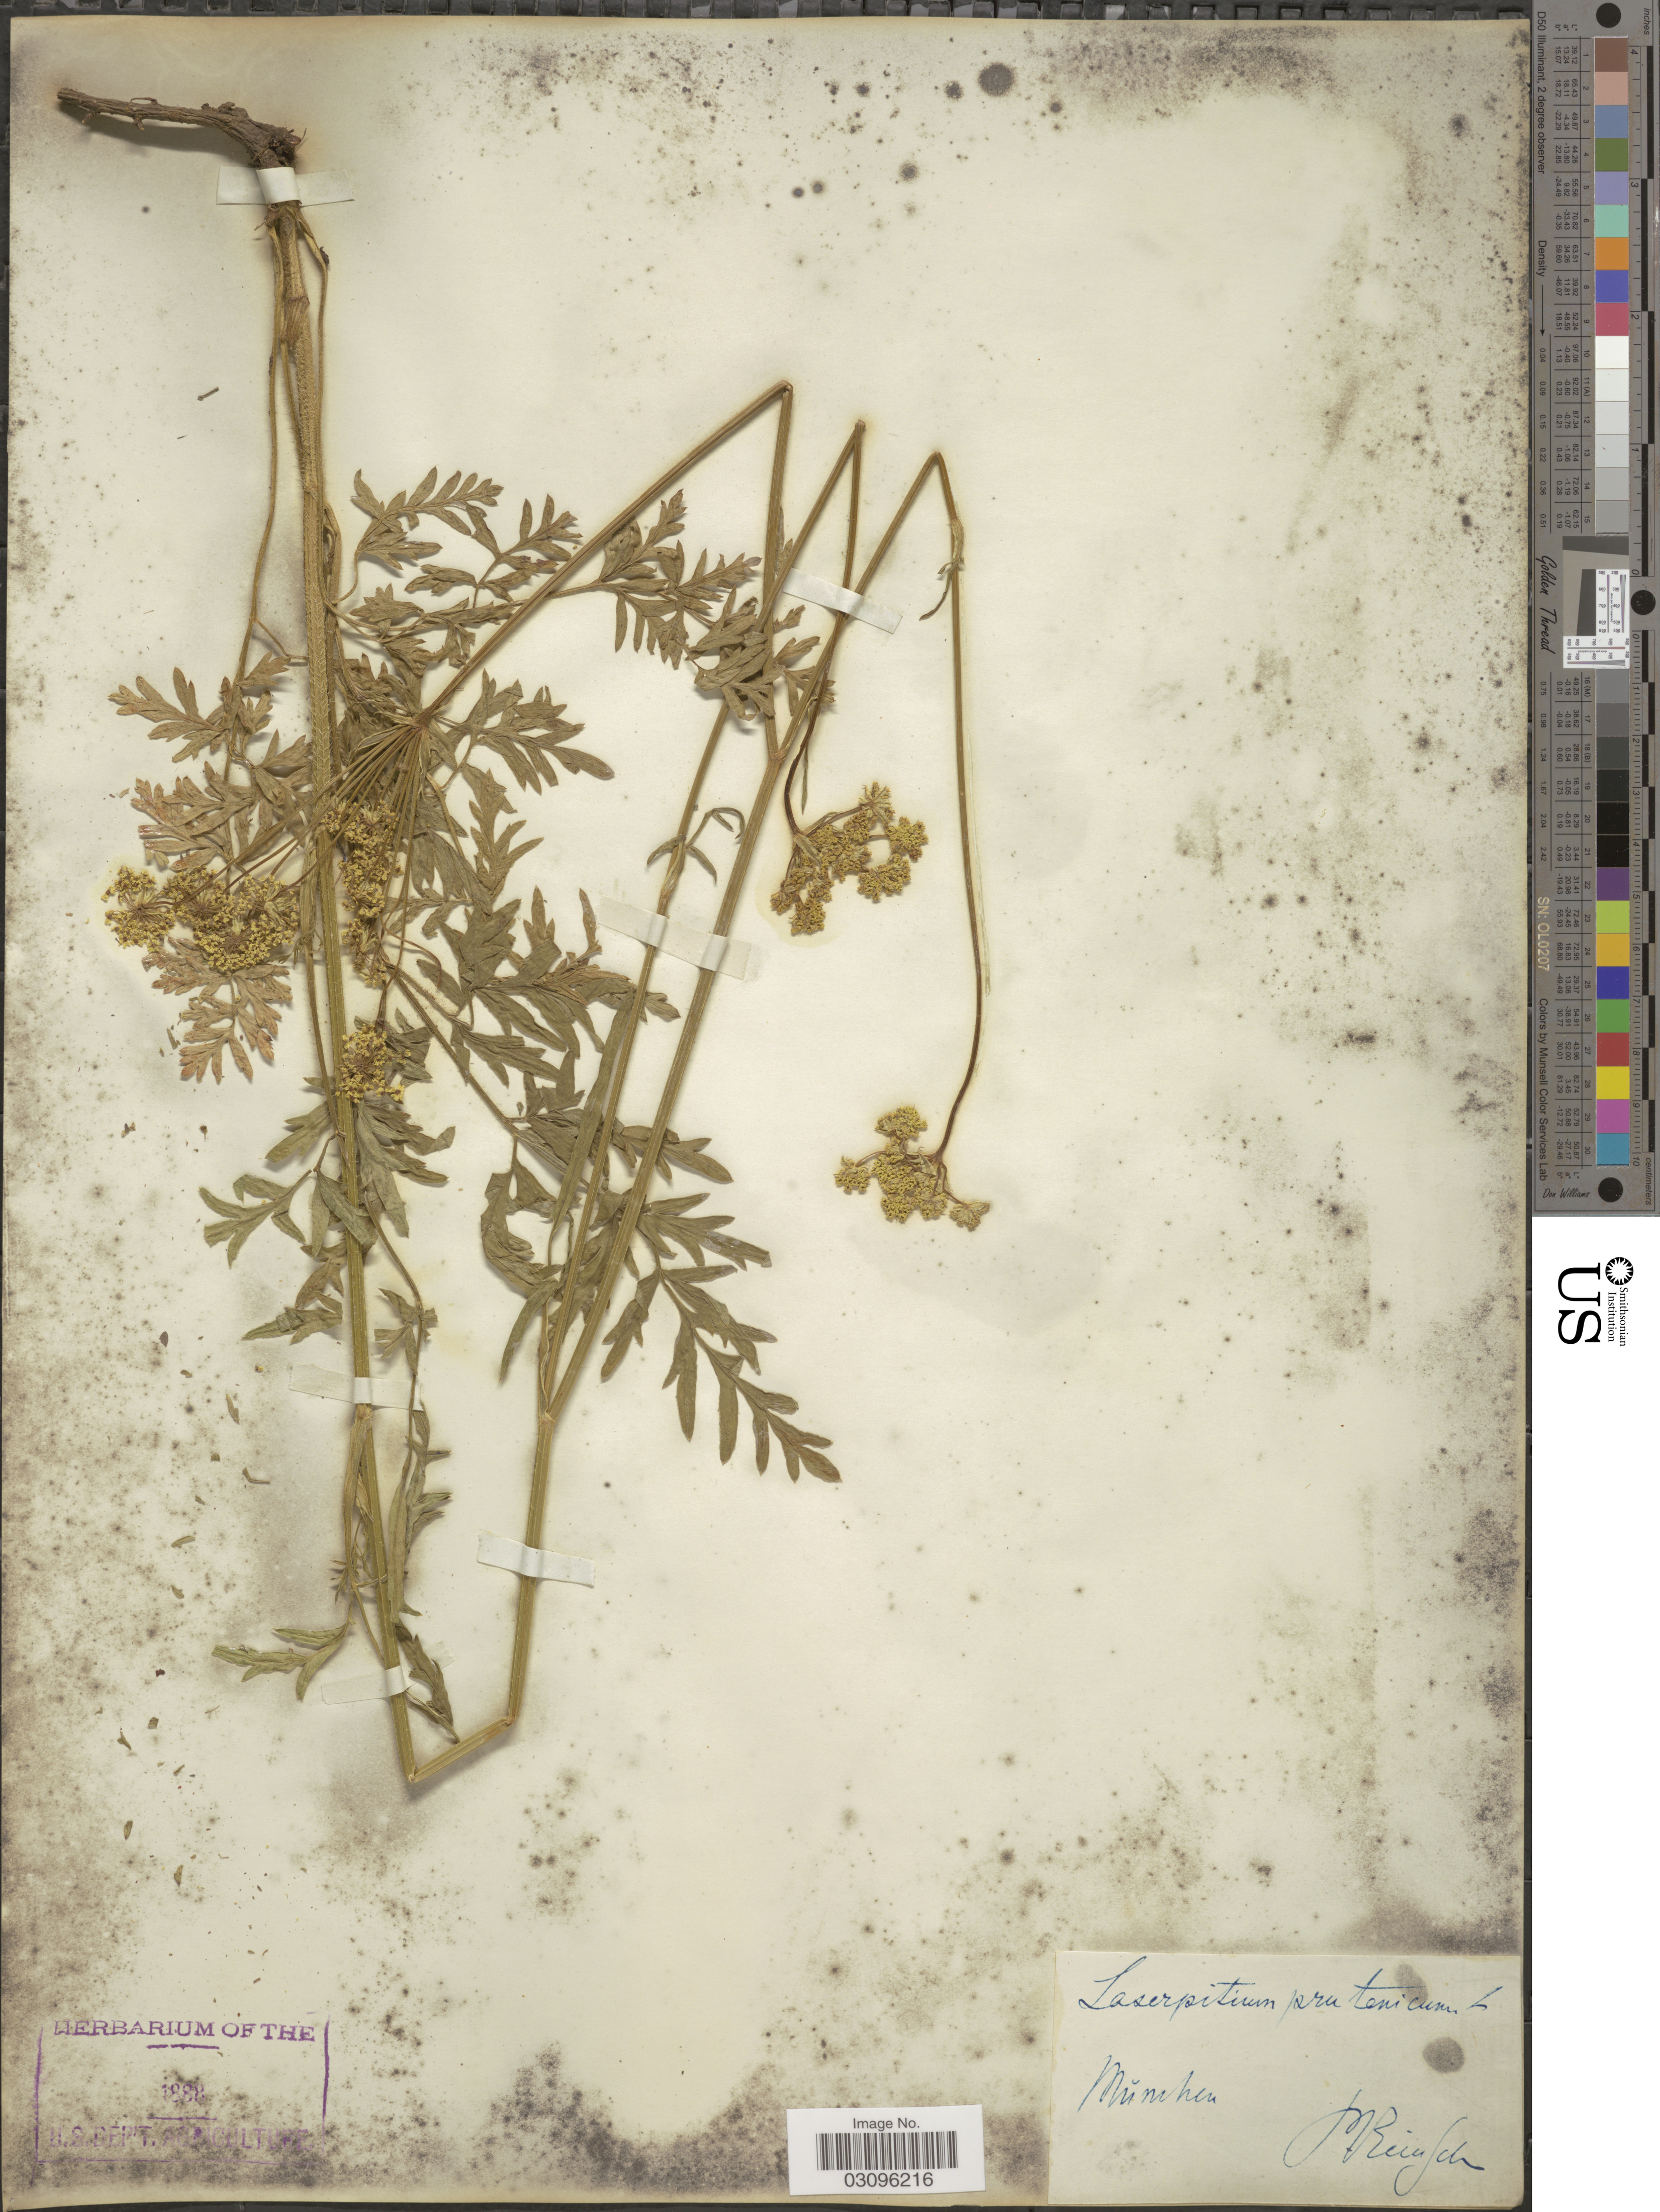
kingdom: Plantae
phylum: Tracheophyta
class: Magnoliopsida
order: Apiales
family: Apiaceae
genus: Laserpitium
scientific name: Laserpitium prutenicum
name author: L.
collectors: M. Reinsch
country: Germany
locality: München.